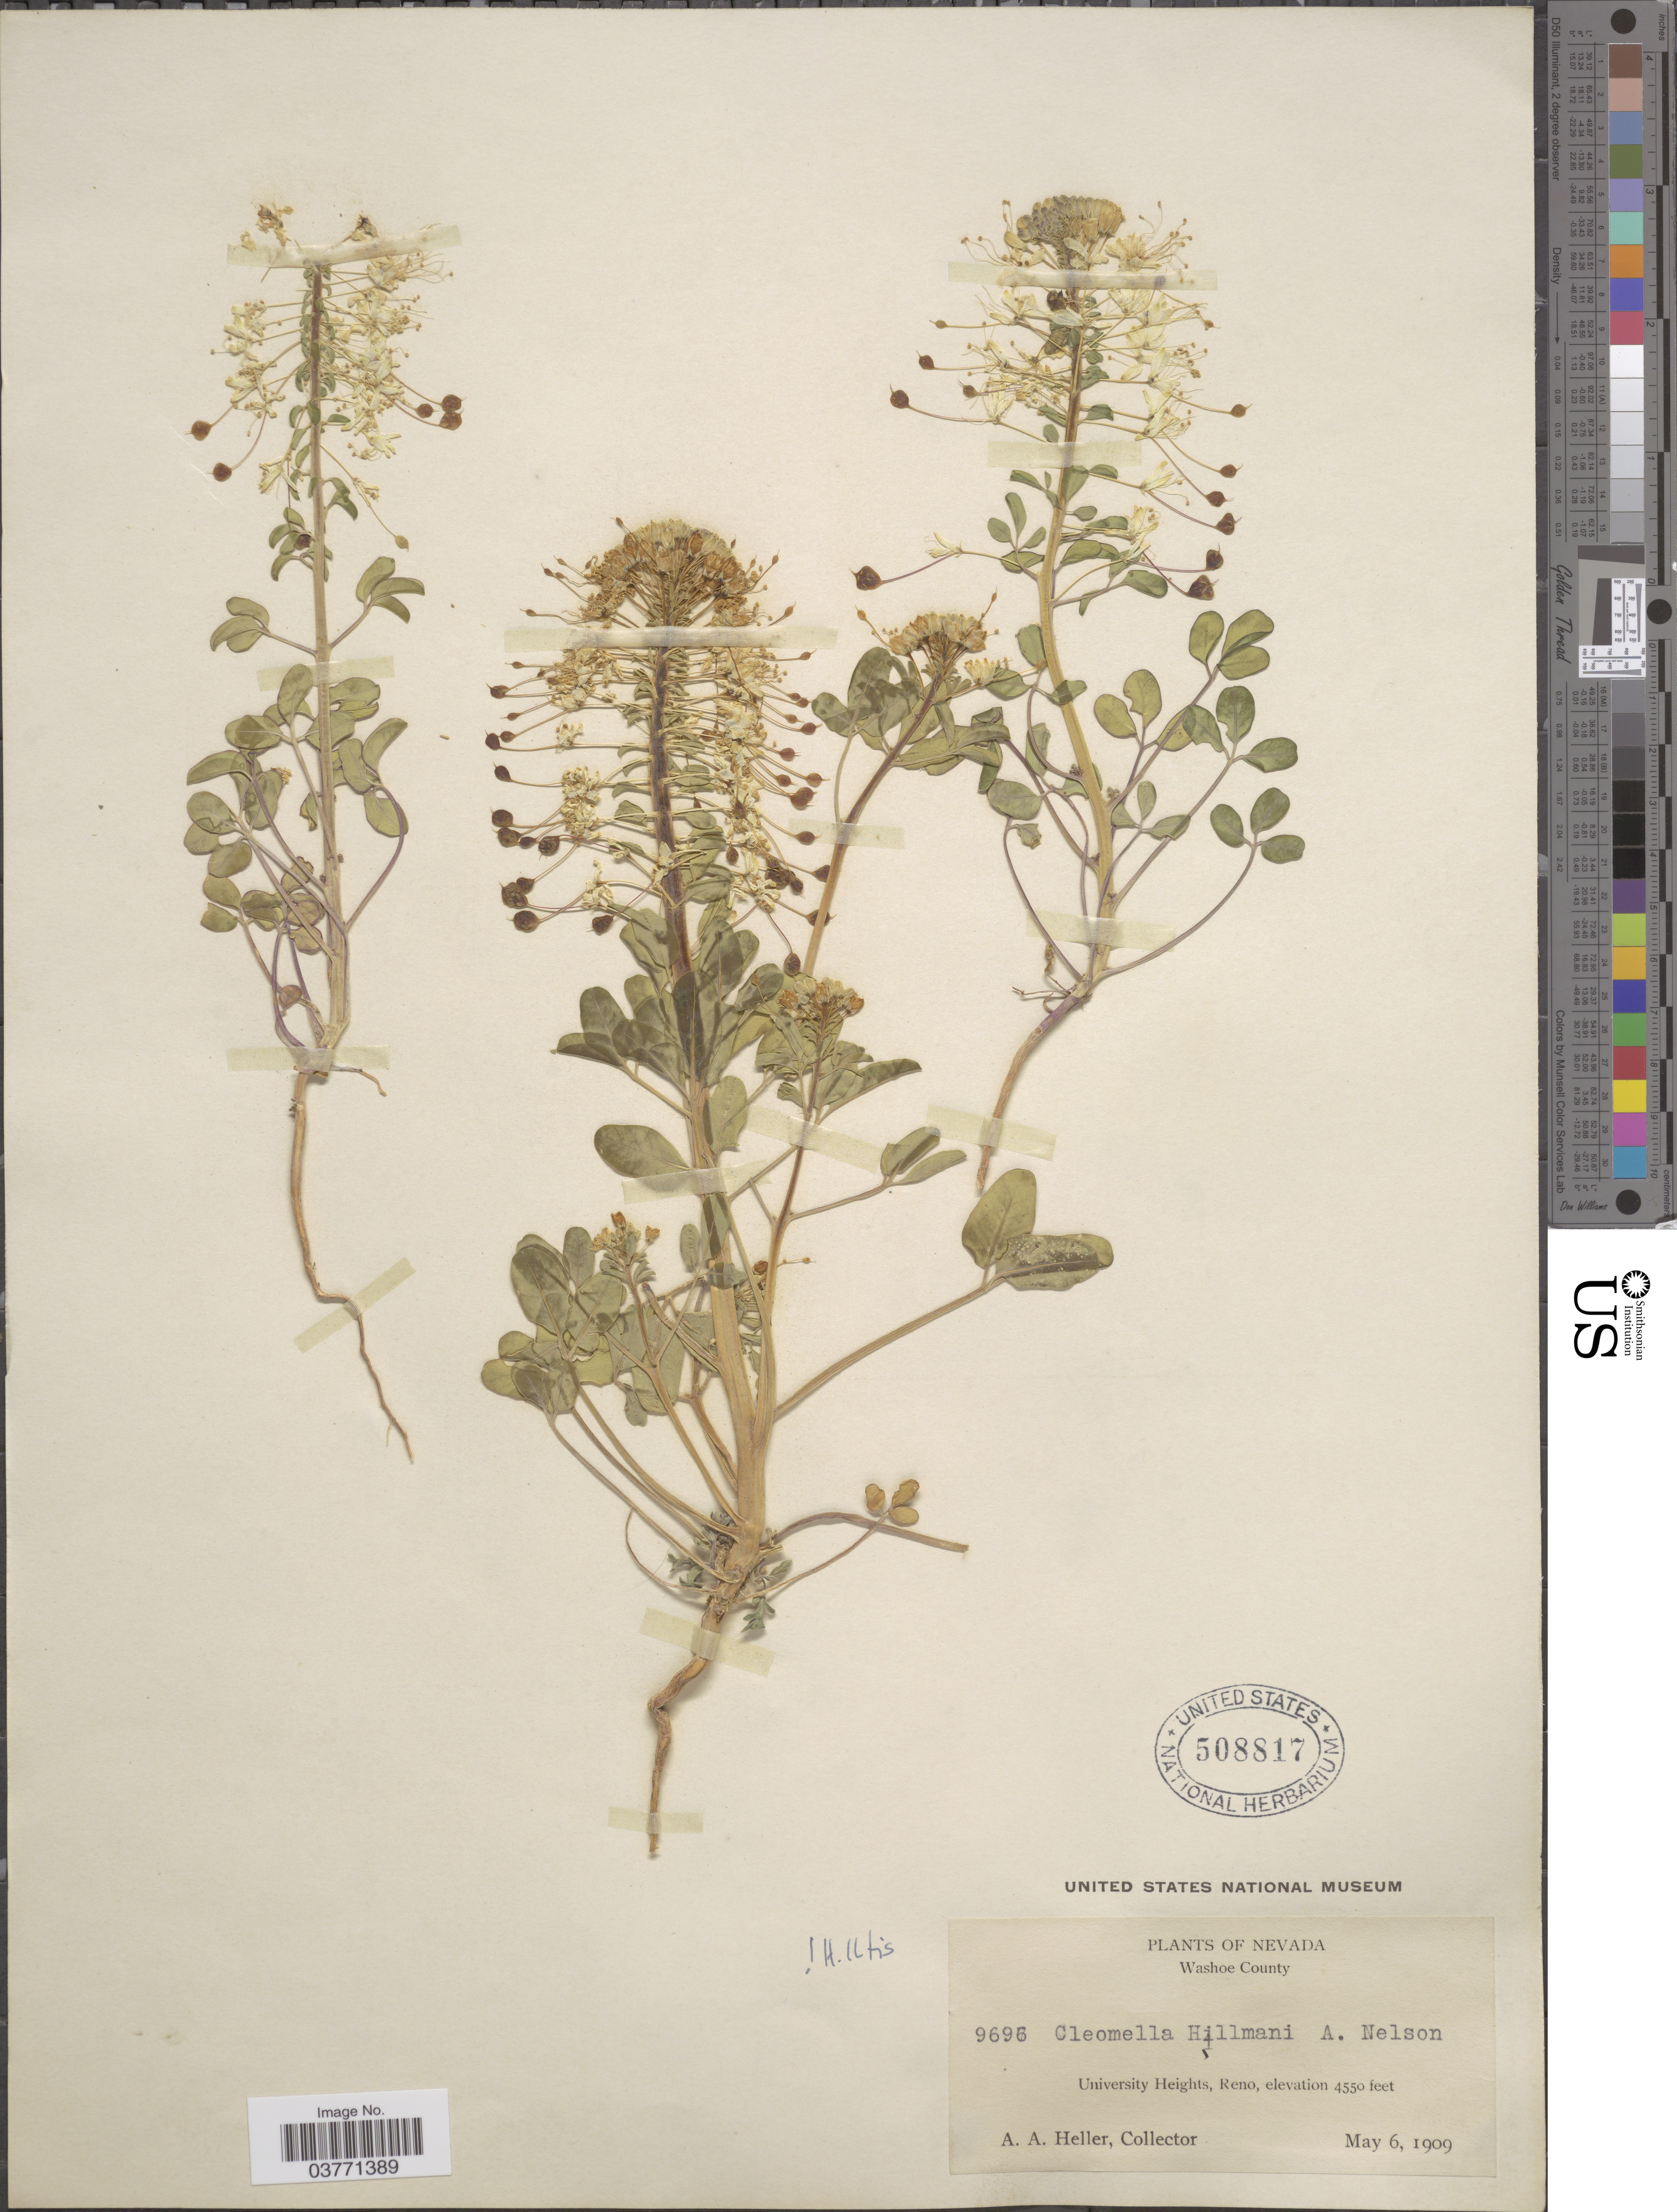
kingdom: Plantae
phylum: Tracheophyta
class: Magnoliopsida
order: Brassicales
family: Cleomaceae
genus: Cleomella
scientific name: Cleomella hillmanii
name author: A. Nelson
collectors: A. A. Heller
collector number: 9696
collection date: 1909-05-06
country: United States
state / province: Nevada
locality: Washoe County. University Heights, Reno.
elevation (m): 1387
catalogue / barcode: US 508817